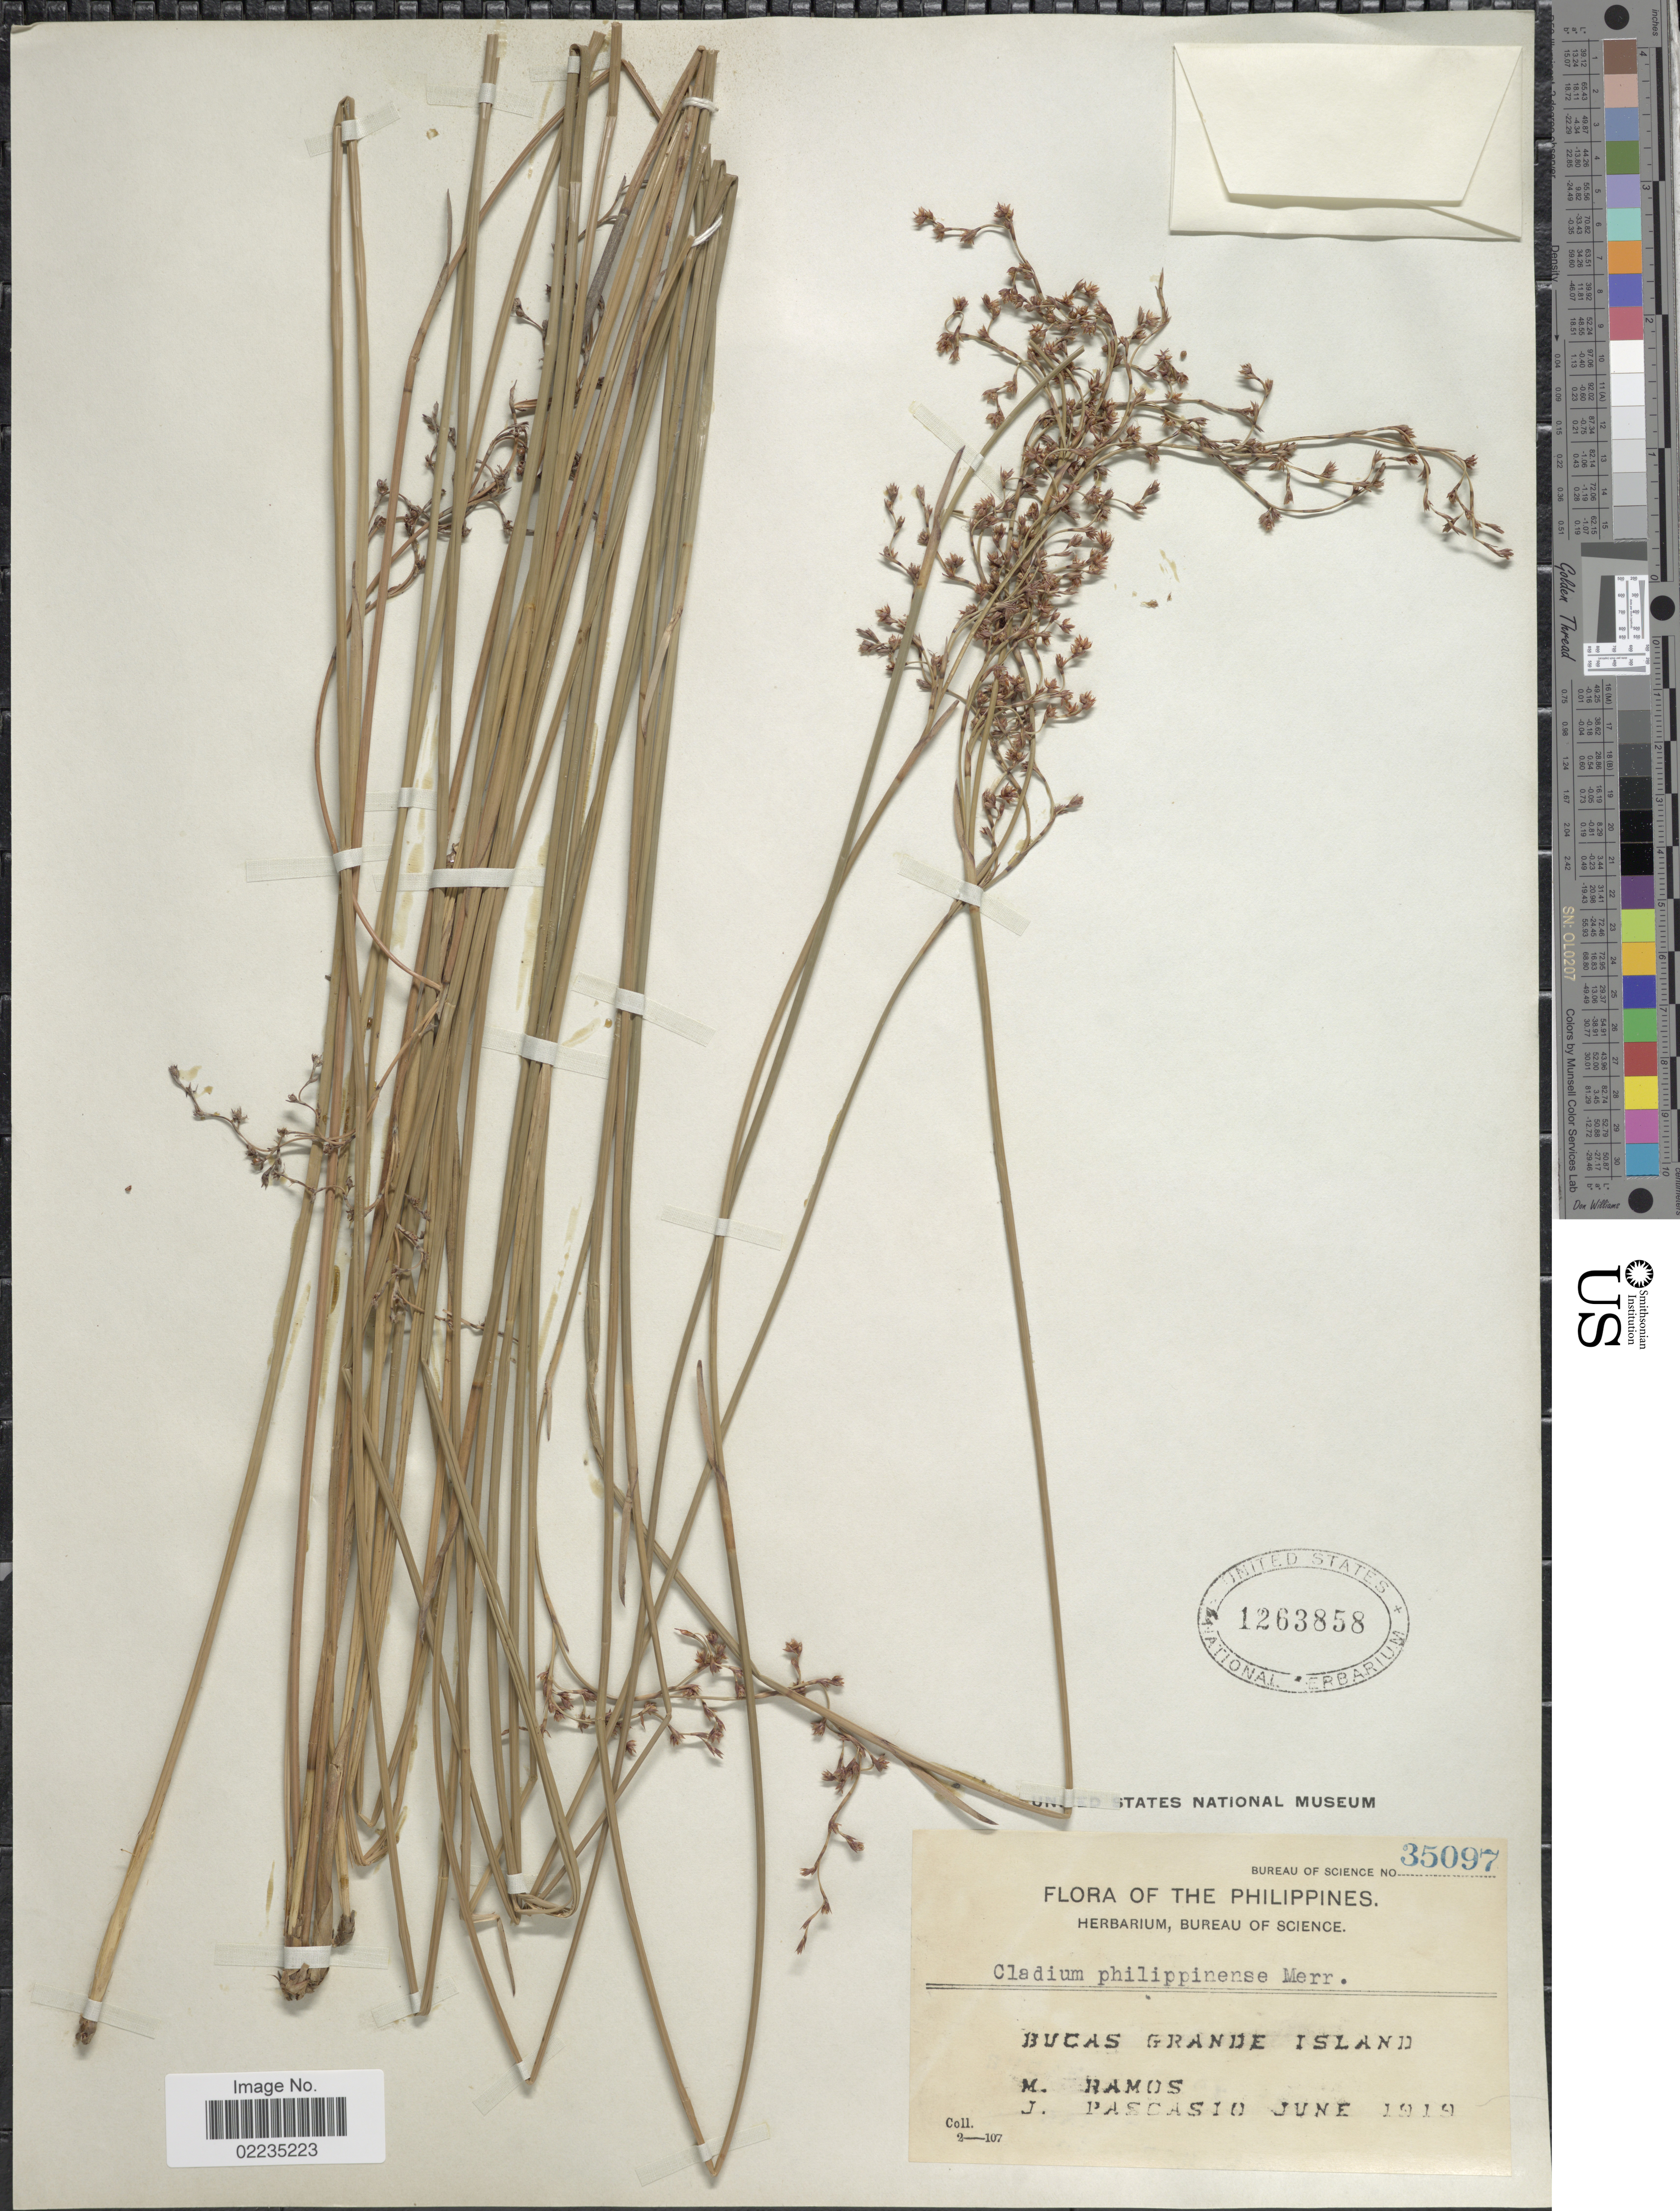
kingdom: Plantae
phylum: Tracheophyta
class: Liliopsida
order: Poales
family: Cyperaceae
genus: Machaerina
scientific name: Machaerina disticha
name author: (C.B. Clarke) T. Koyama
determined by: Strong, Mark T., (BOT), Smithsonian Institution - National Museum of Natural History (UNITED STATES)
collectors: M. Ramos & J. Pascasio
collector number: Bureau of Science 35097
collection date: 1919-06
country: Philippines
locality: Bucas Grande Island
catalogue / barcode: US 1263858